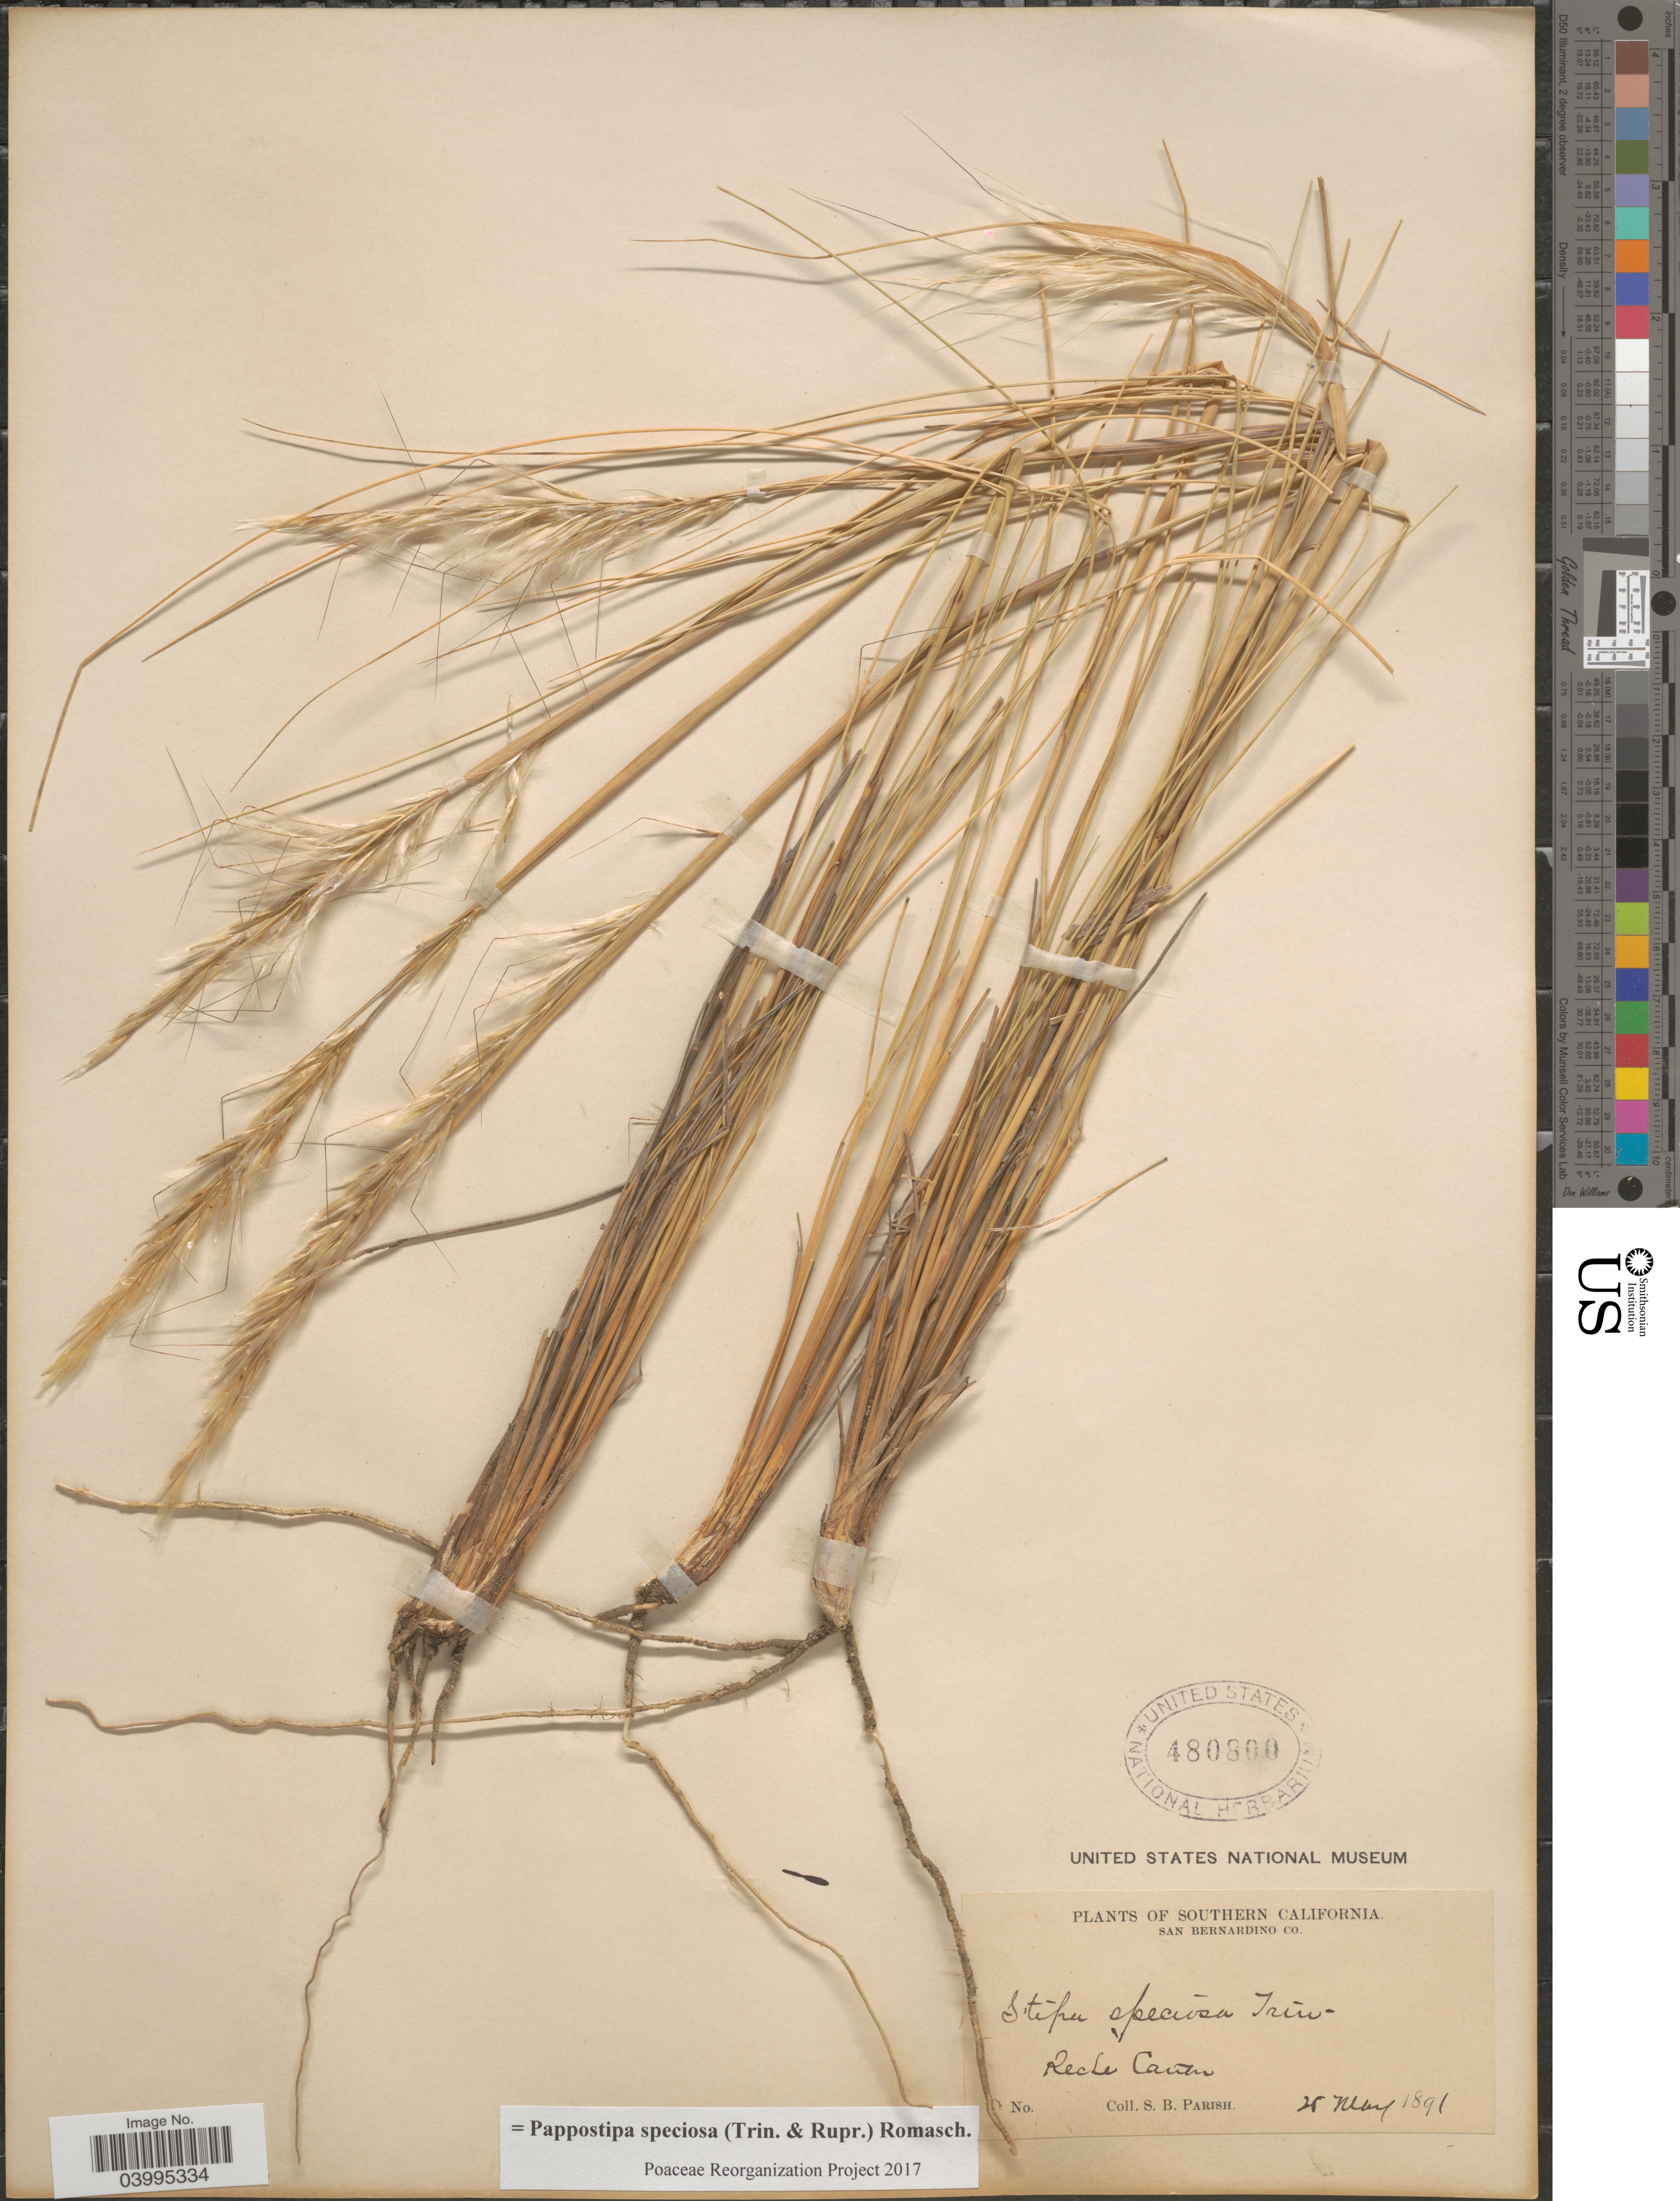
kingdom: Plantae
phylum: Tracheophyta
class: Liliopsida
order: Poales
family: Poaceae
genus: Pappostipa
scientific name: Pappostipa speciosa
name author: (Trin. & Rupr.) Romasch.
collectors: S. B. Parish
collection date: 1891-05-25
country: United States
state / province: California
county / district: San Bernardino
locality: Southern California. San Bernardino Co. Reche Cañon.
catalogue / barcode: US 480800